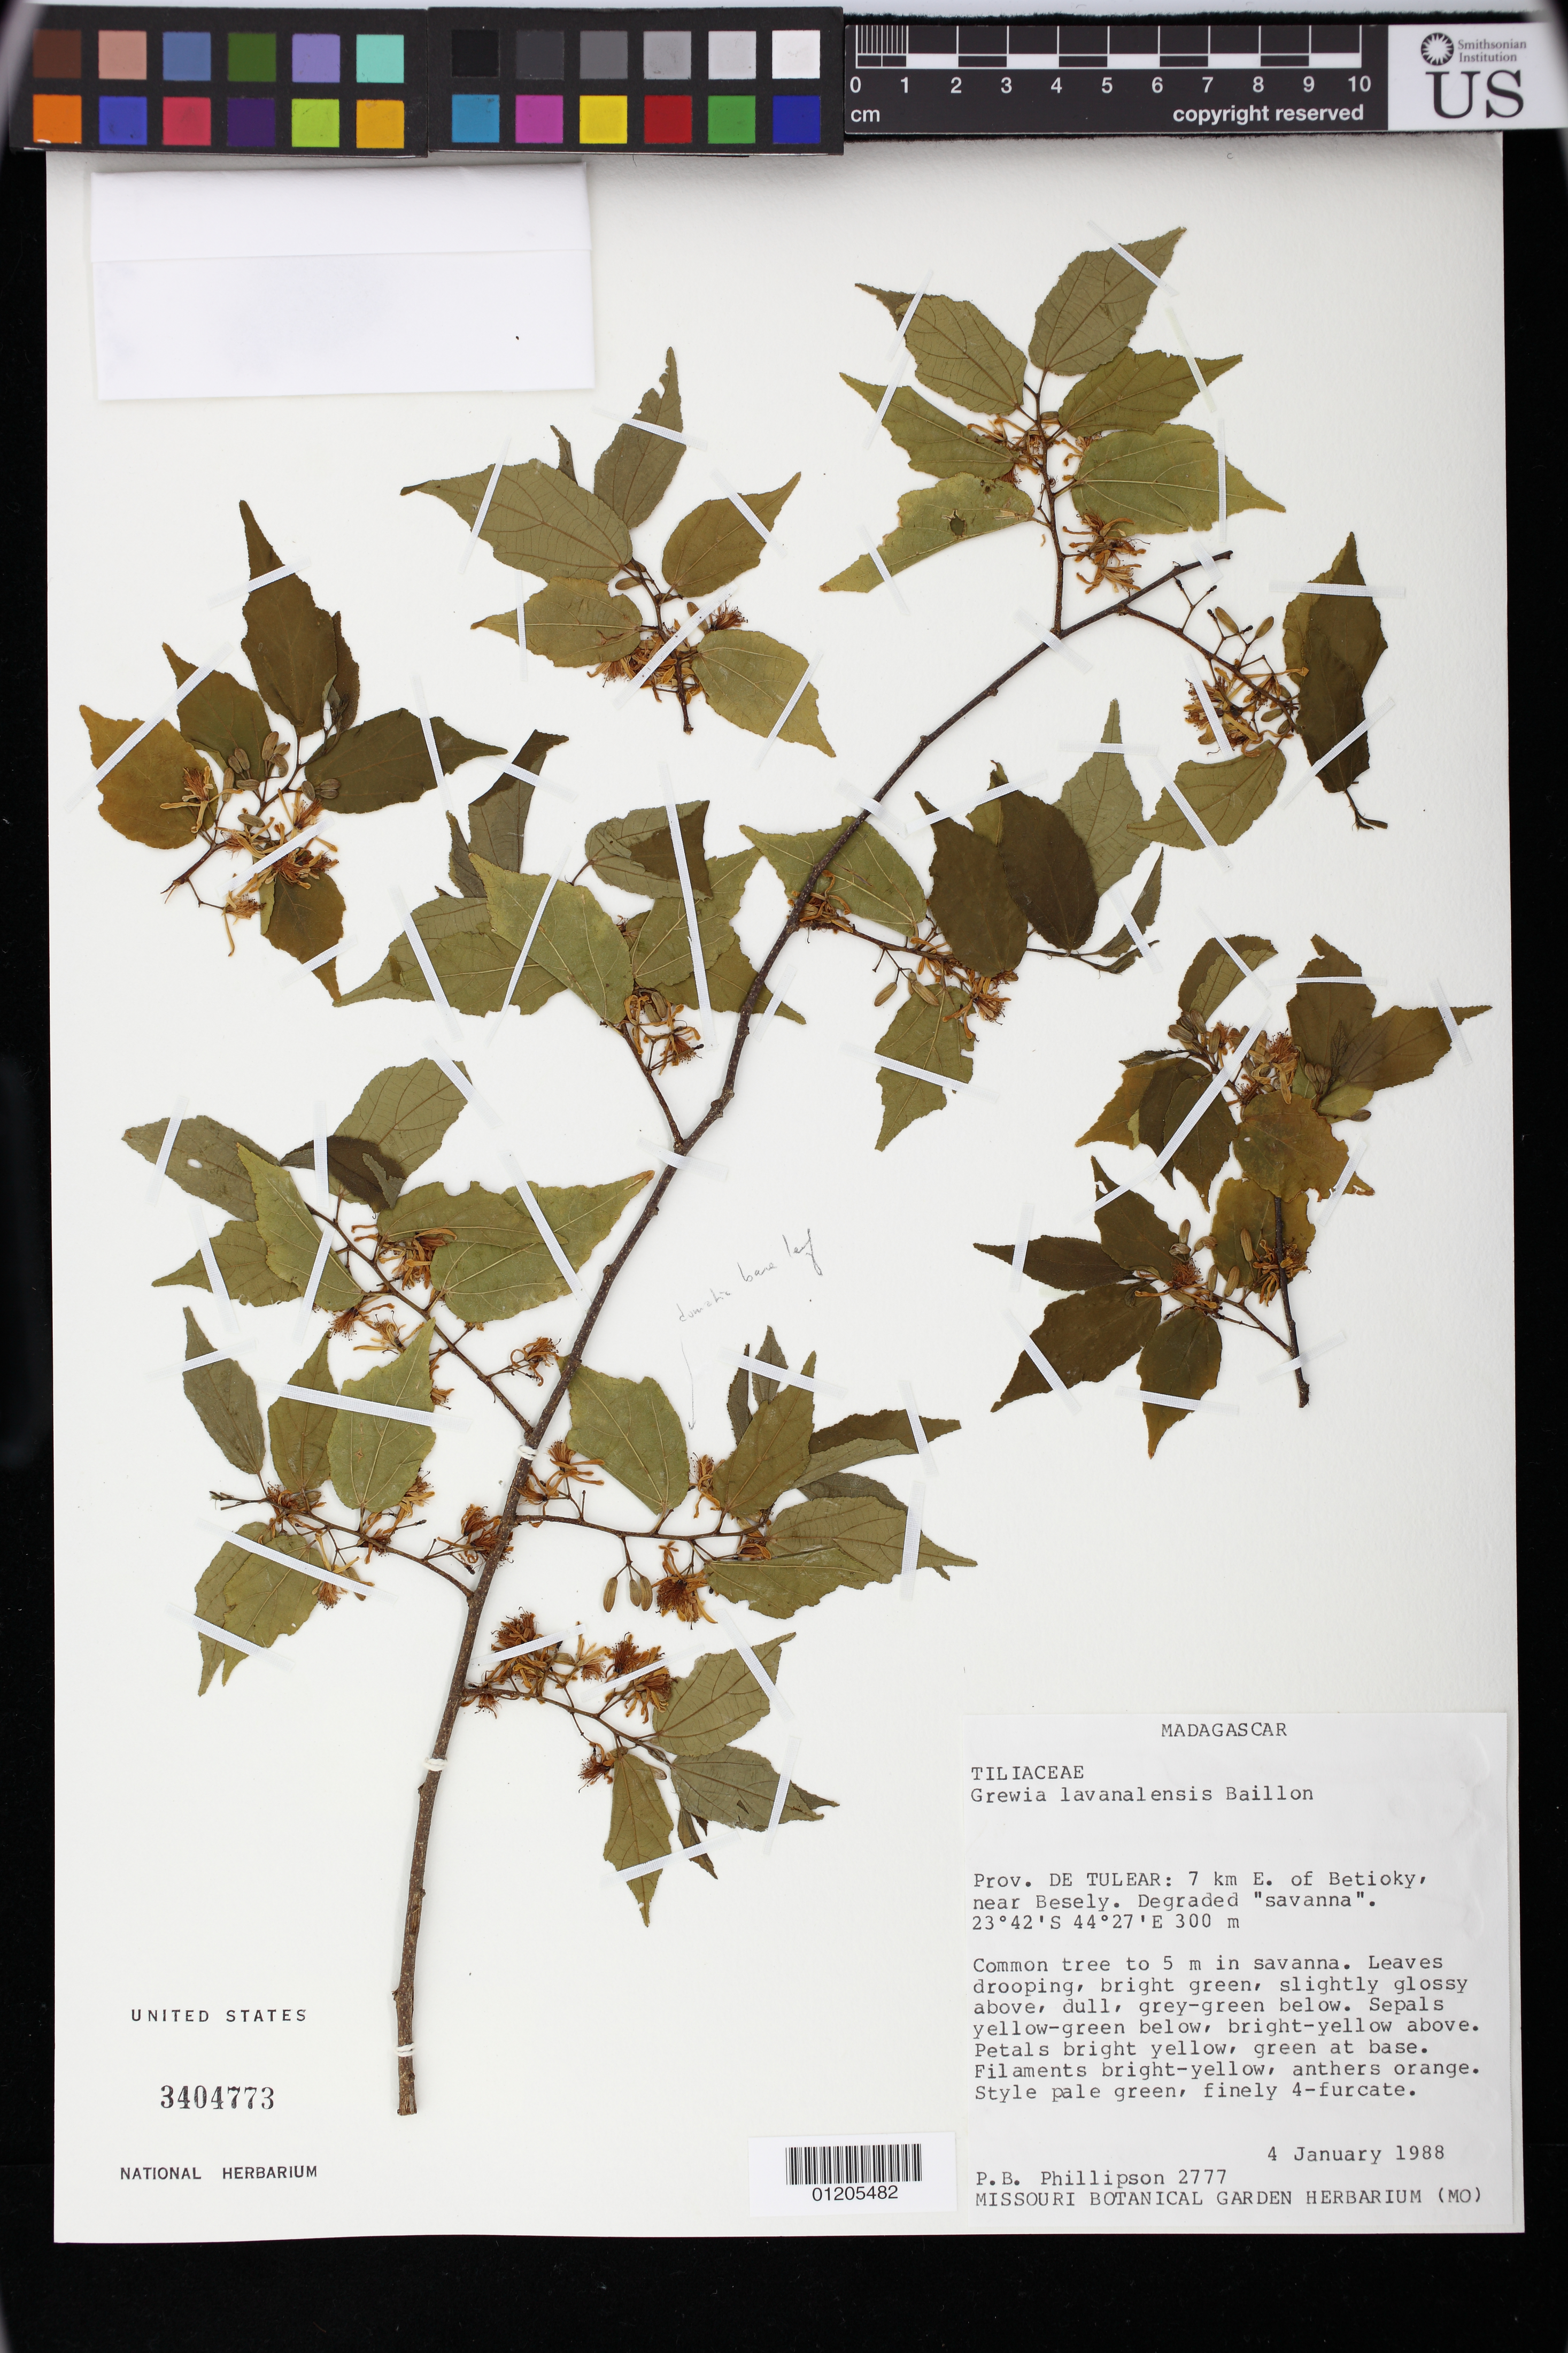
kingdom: Plantae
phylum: Tracheophyta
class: Magnoliopsida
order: Malvales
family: Malvaceae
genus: Grewia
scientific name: Grewia lavanalensis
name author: Baill.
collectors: P. B. Phillipson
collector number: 2777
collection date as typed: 04 Jan 1988 or 04 Apr 1988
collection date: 1988-01-04/1988-04-01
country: Madagascar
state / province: Atsimo-Andrefana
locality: Prov. de Tulear: 7 km E. of Betioky, near Besely. Degraded "savanna".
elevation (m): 300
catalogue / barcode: US 3404773